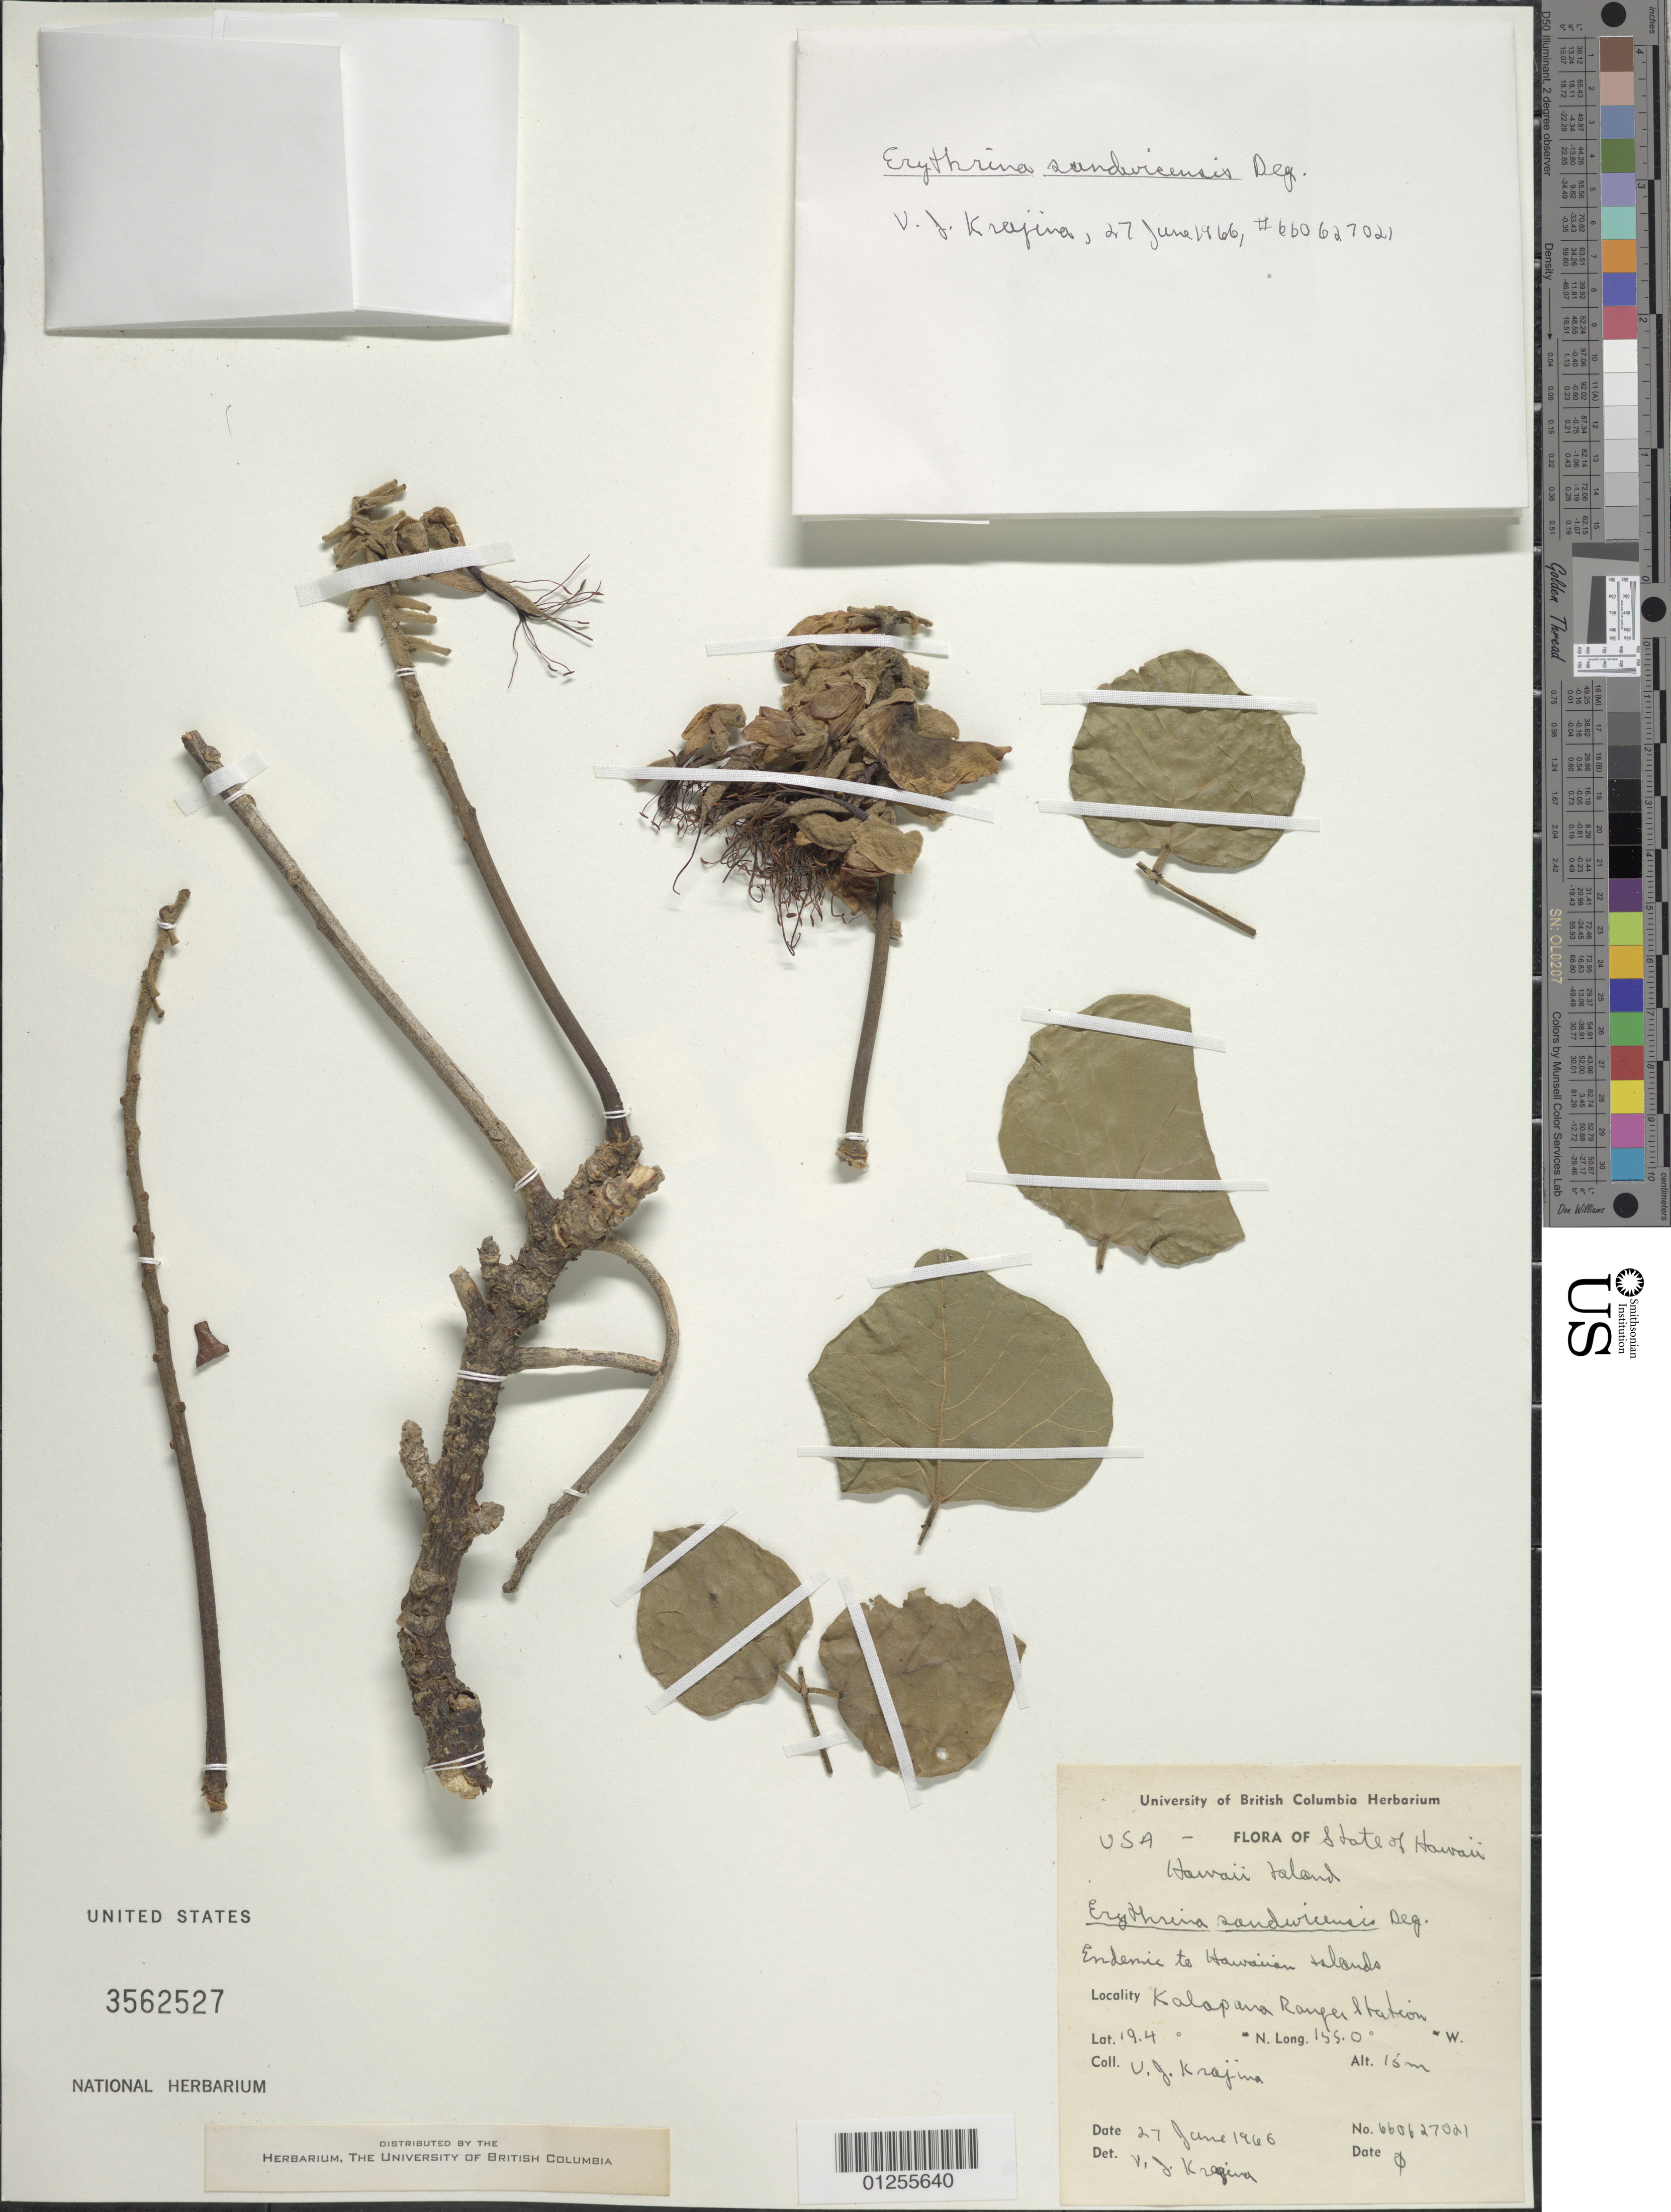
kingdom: Plantae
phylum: Tracheophyta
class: Magnoliopsida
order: Fabales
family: Fabaceae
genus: Erythrina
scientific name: Erythrina sandwicensis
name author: O. Deg.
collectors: V. Krajina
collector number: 660627021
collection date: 1966-06-27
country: United States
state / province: Hawaii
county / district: Hawaii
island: Hawaii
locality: Kalapana Ranger Station.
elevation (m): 15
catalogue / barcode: US 3562527